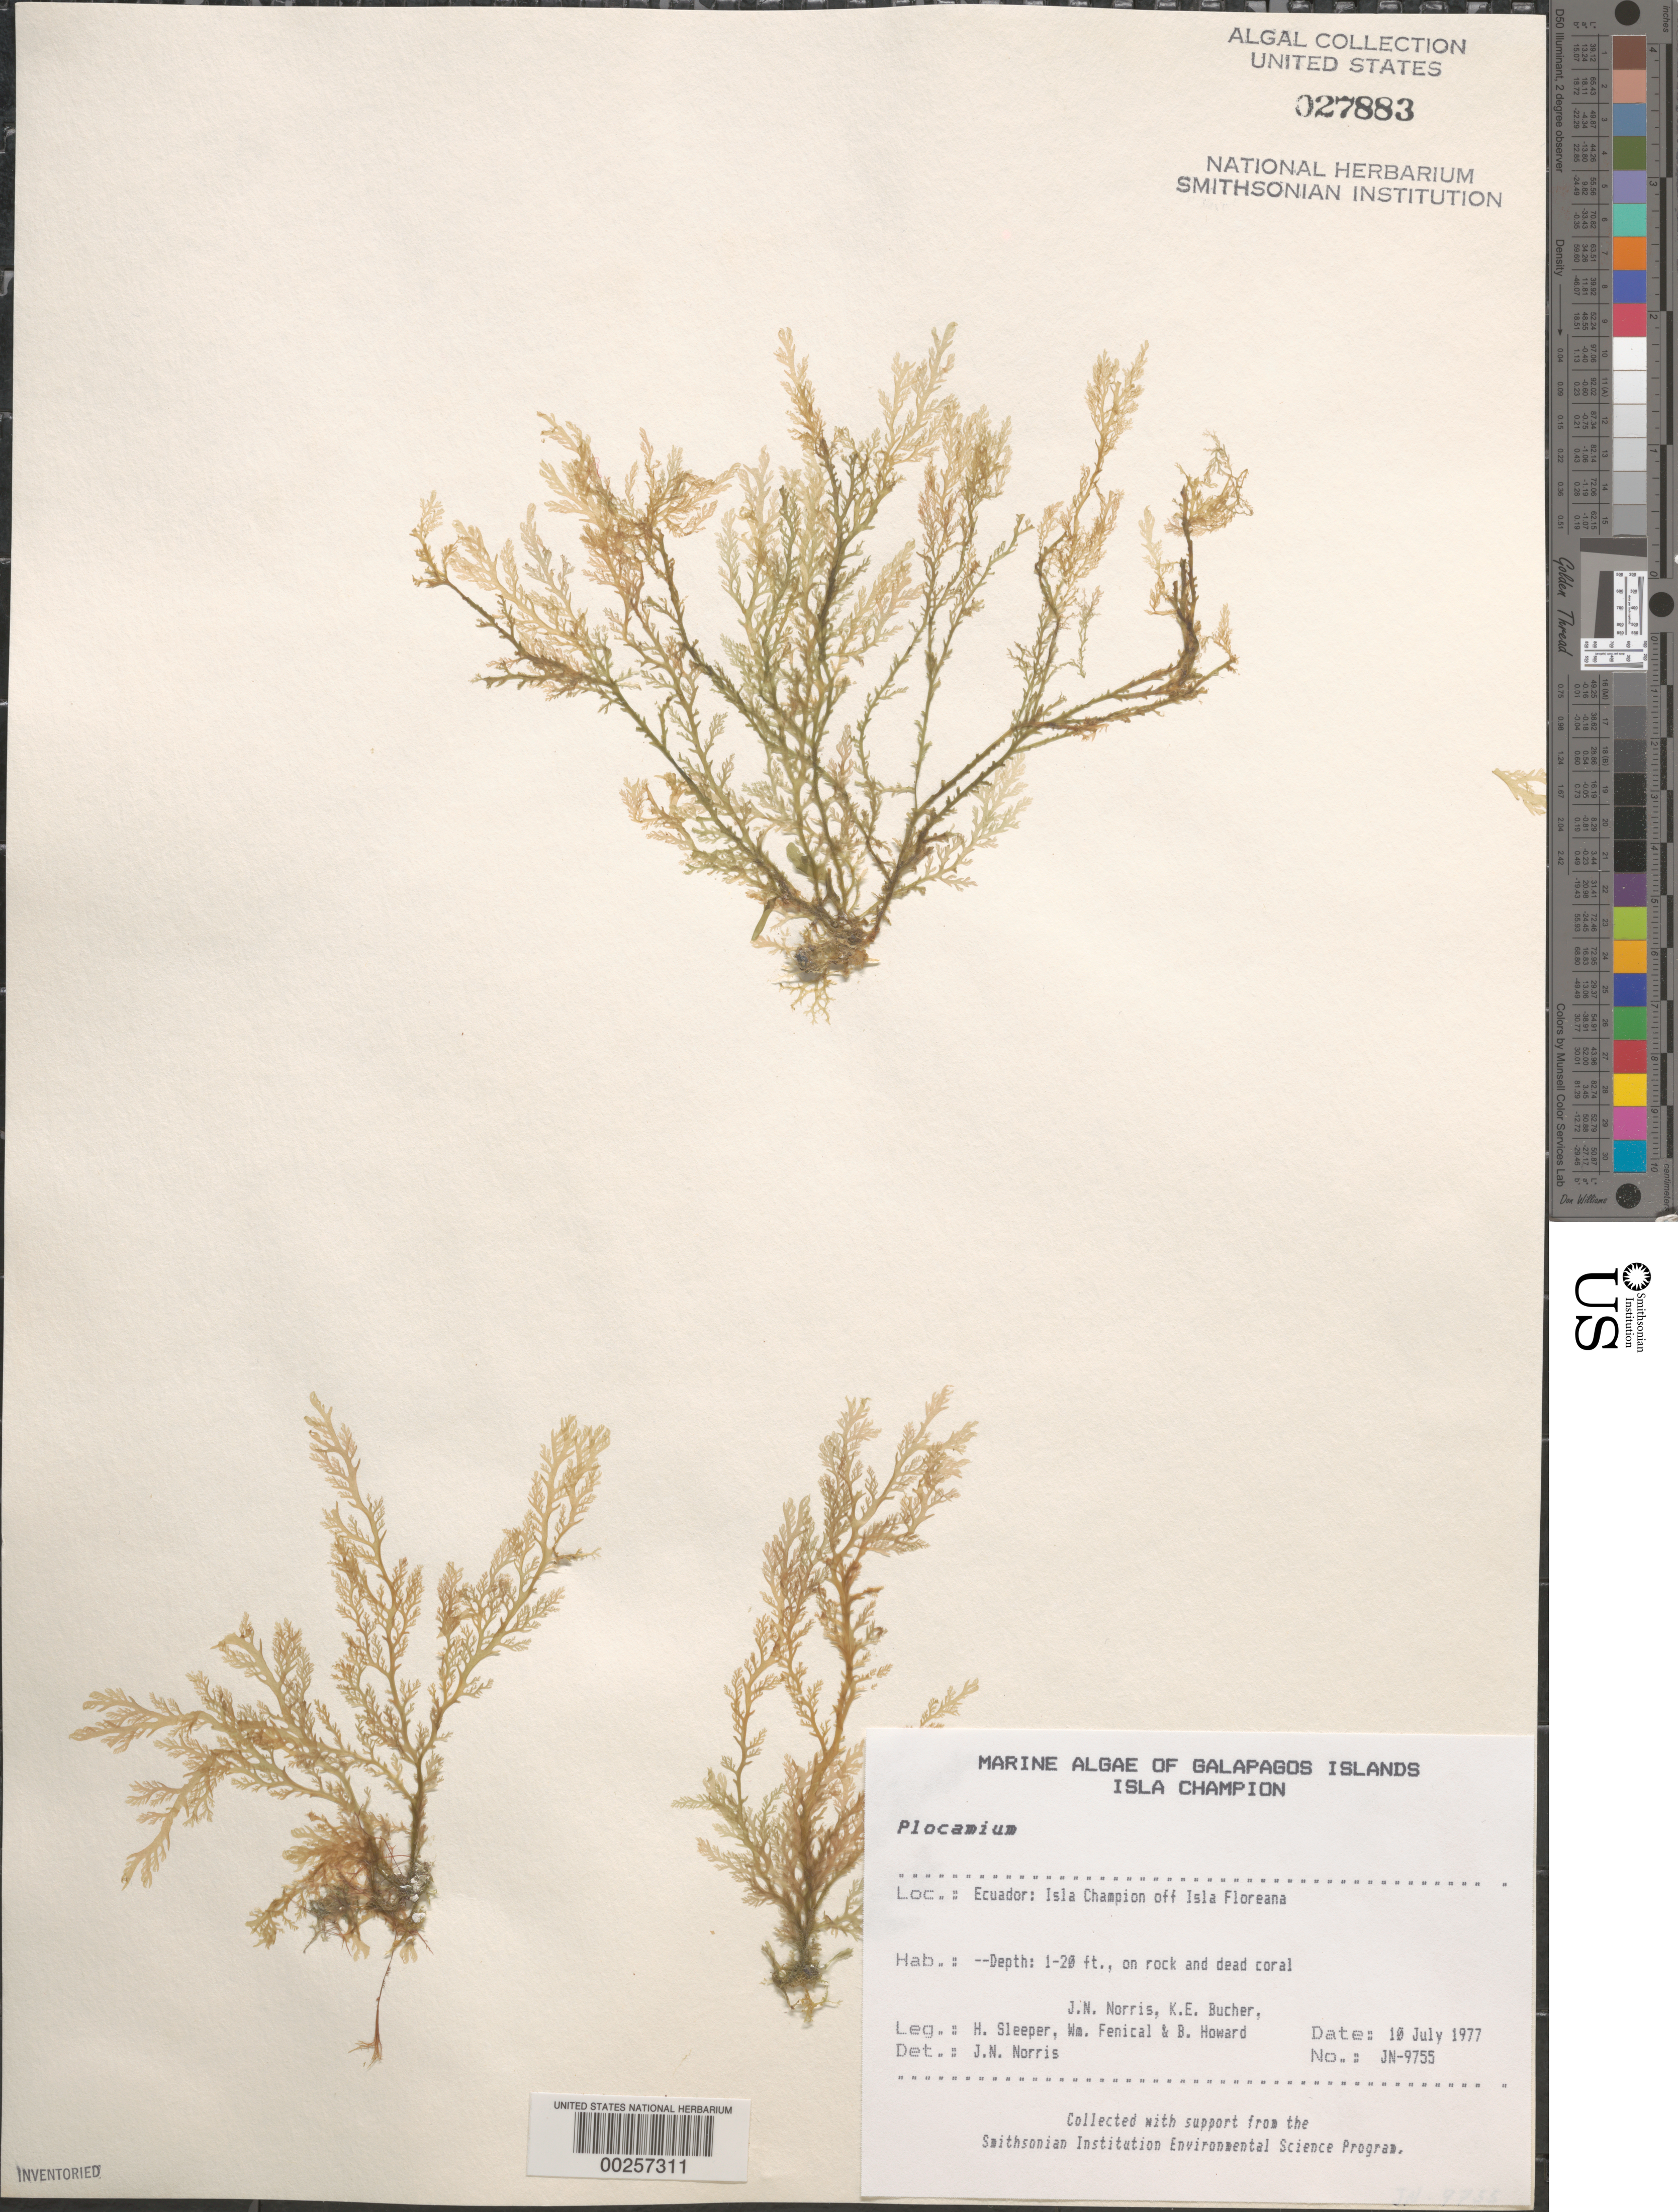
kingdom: Plantae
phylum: Rhodophyta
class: Florideophyceae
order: Plocamiales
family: Plocamiaceae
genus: Plocamium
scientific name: Plocamium sp.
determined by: Norris, James N.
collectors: J. N. Norris, K. E. Bucher, H. Sleeper, W. Fenical & B. Howard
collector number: JN-9755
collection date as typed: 10 Jul 1977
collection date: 1977-07-10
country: Ecuador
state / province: Colón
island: Champion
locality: Off Isla Santa María (Isla Floreana)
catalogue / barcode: US 27883